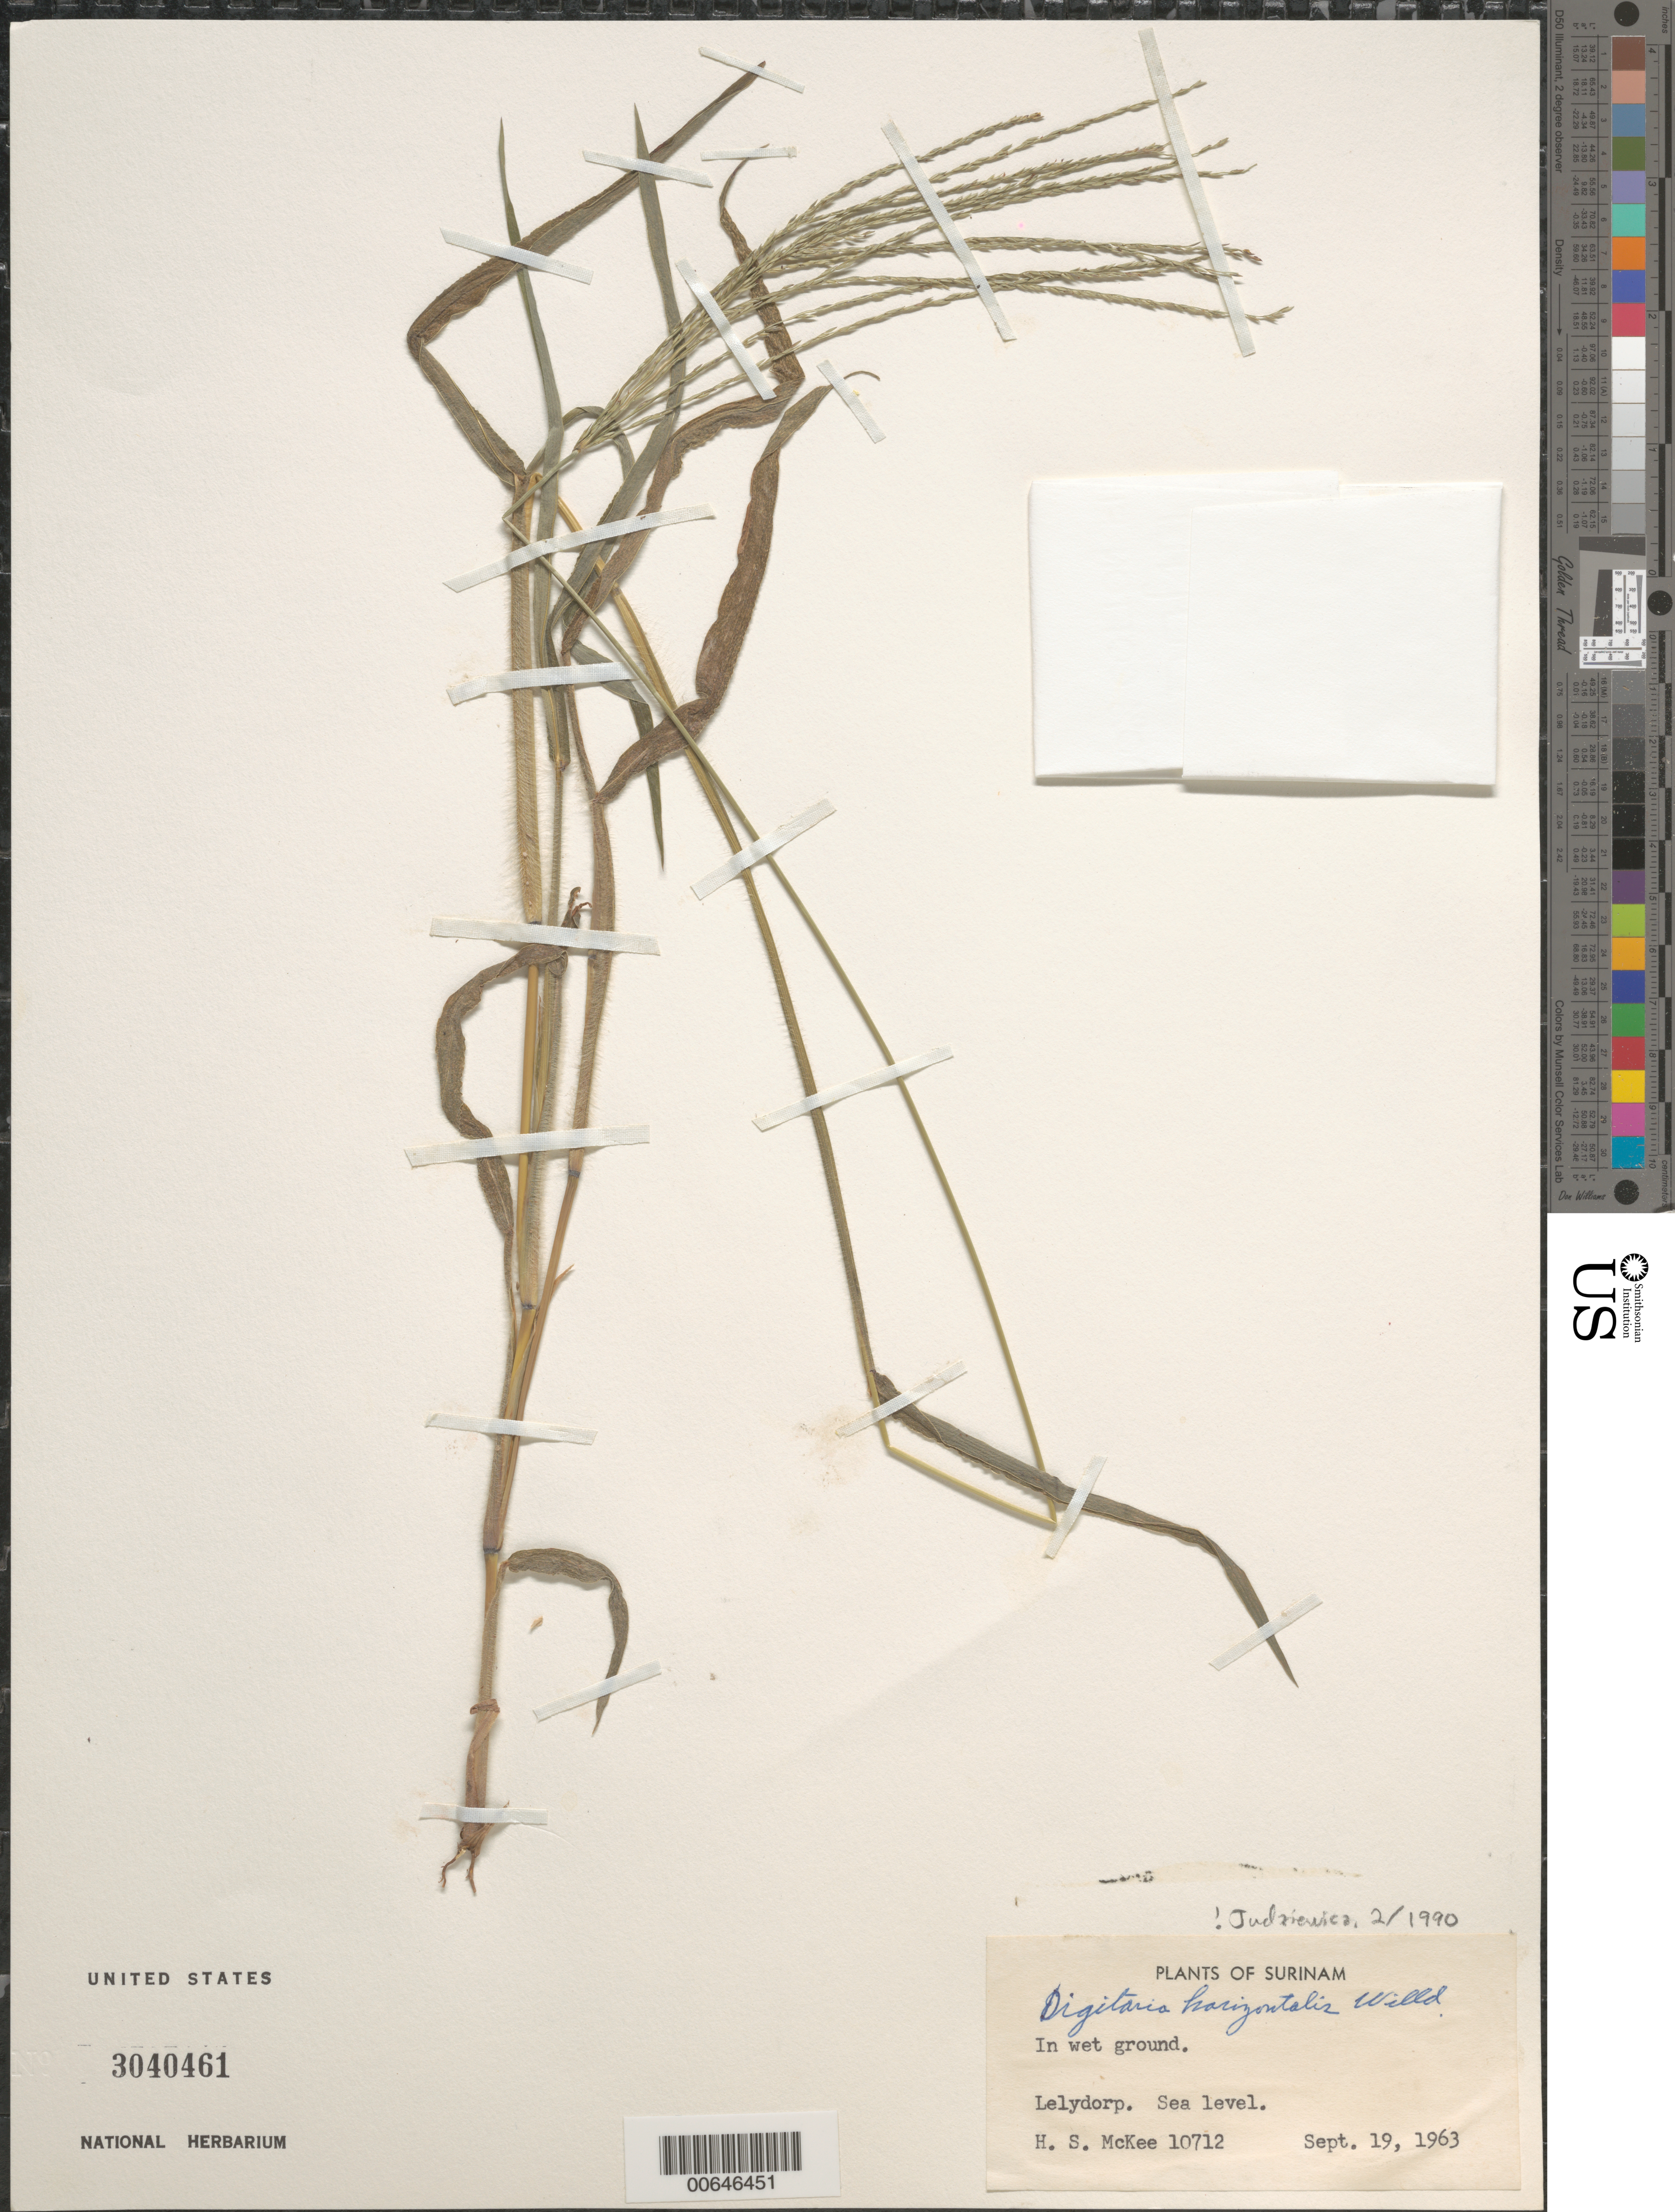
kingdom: Plantae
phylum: Tracheophyta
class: Liliopsida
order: Poales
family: Poaceae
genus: Digitaria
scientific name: Digitaria horizontalis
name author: Willd.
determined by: Judziewicz, E. J.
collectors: H. S. McKee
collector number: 10712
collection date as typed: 19-Sep-63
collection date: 1963-09-19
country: Suriname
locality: Lelydorp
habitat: Wet ground.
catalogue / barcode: US 3040461